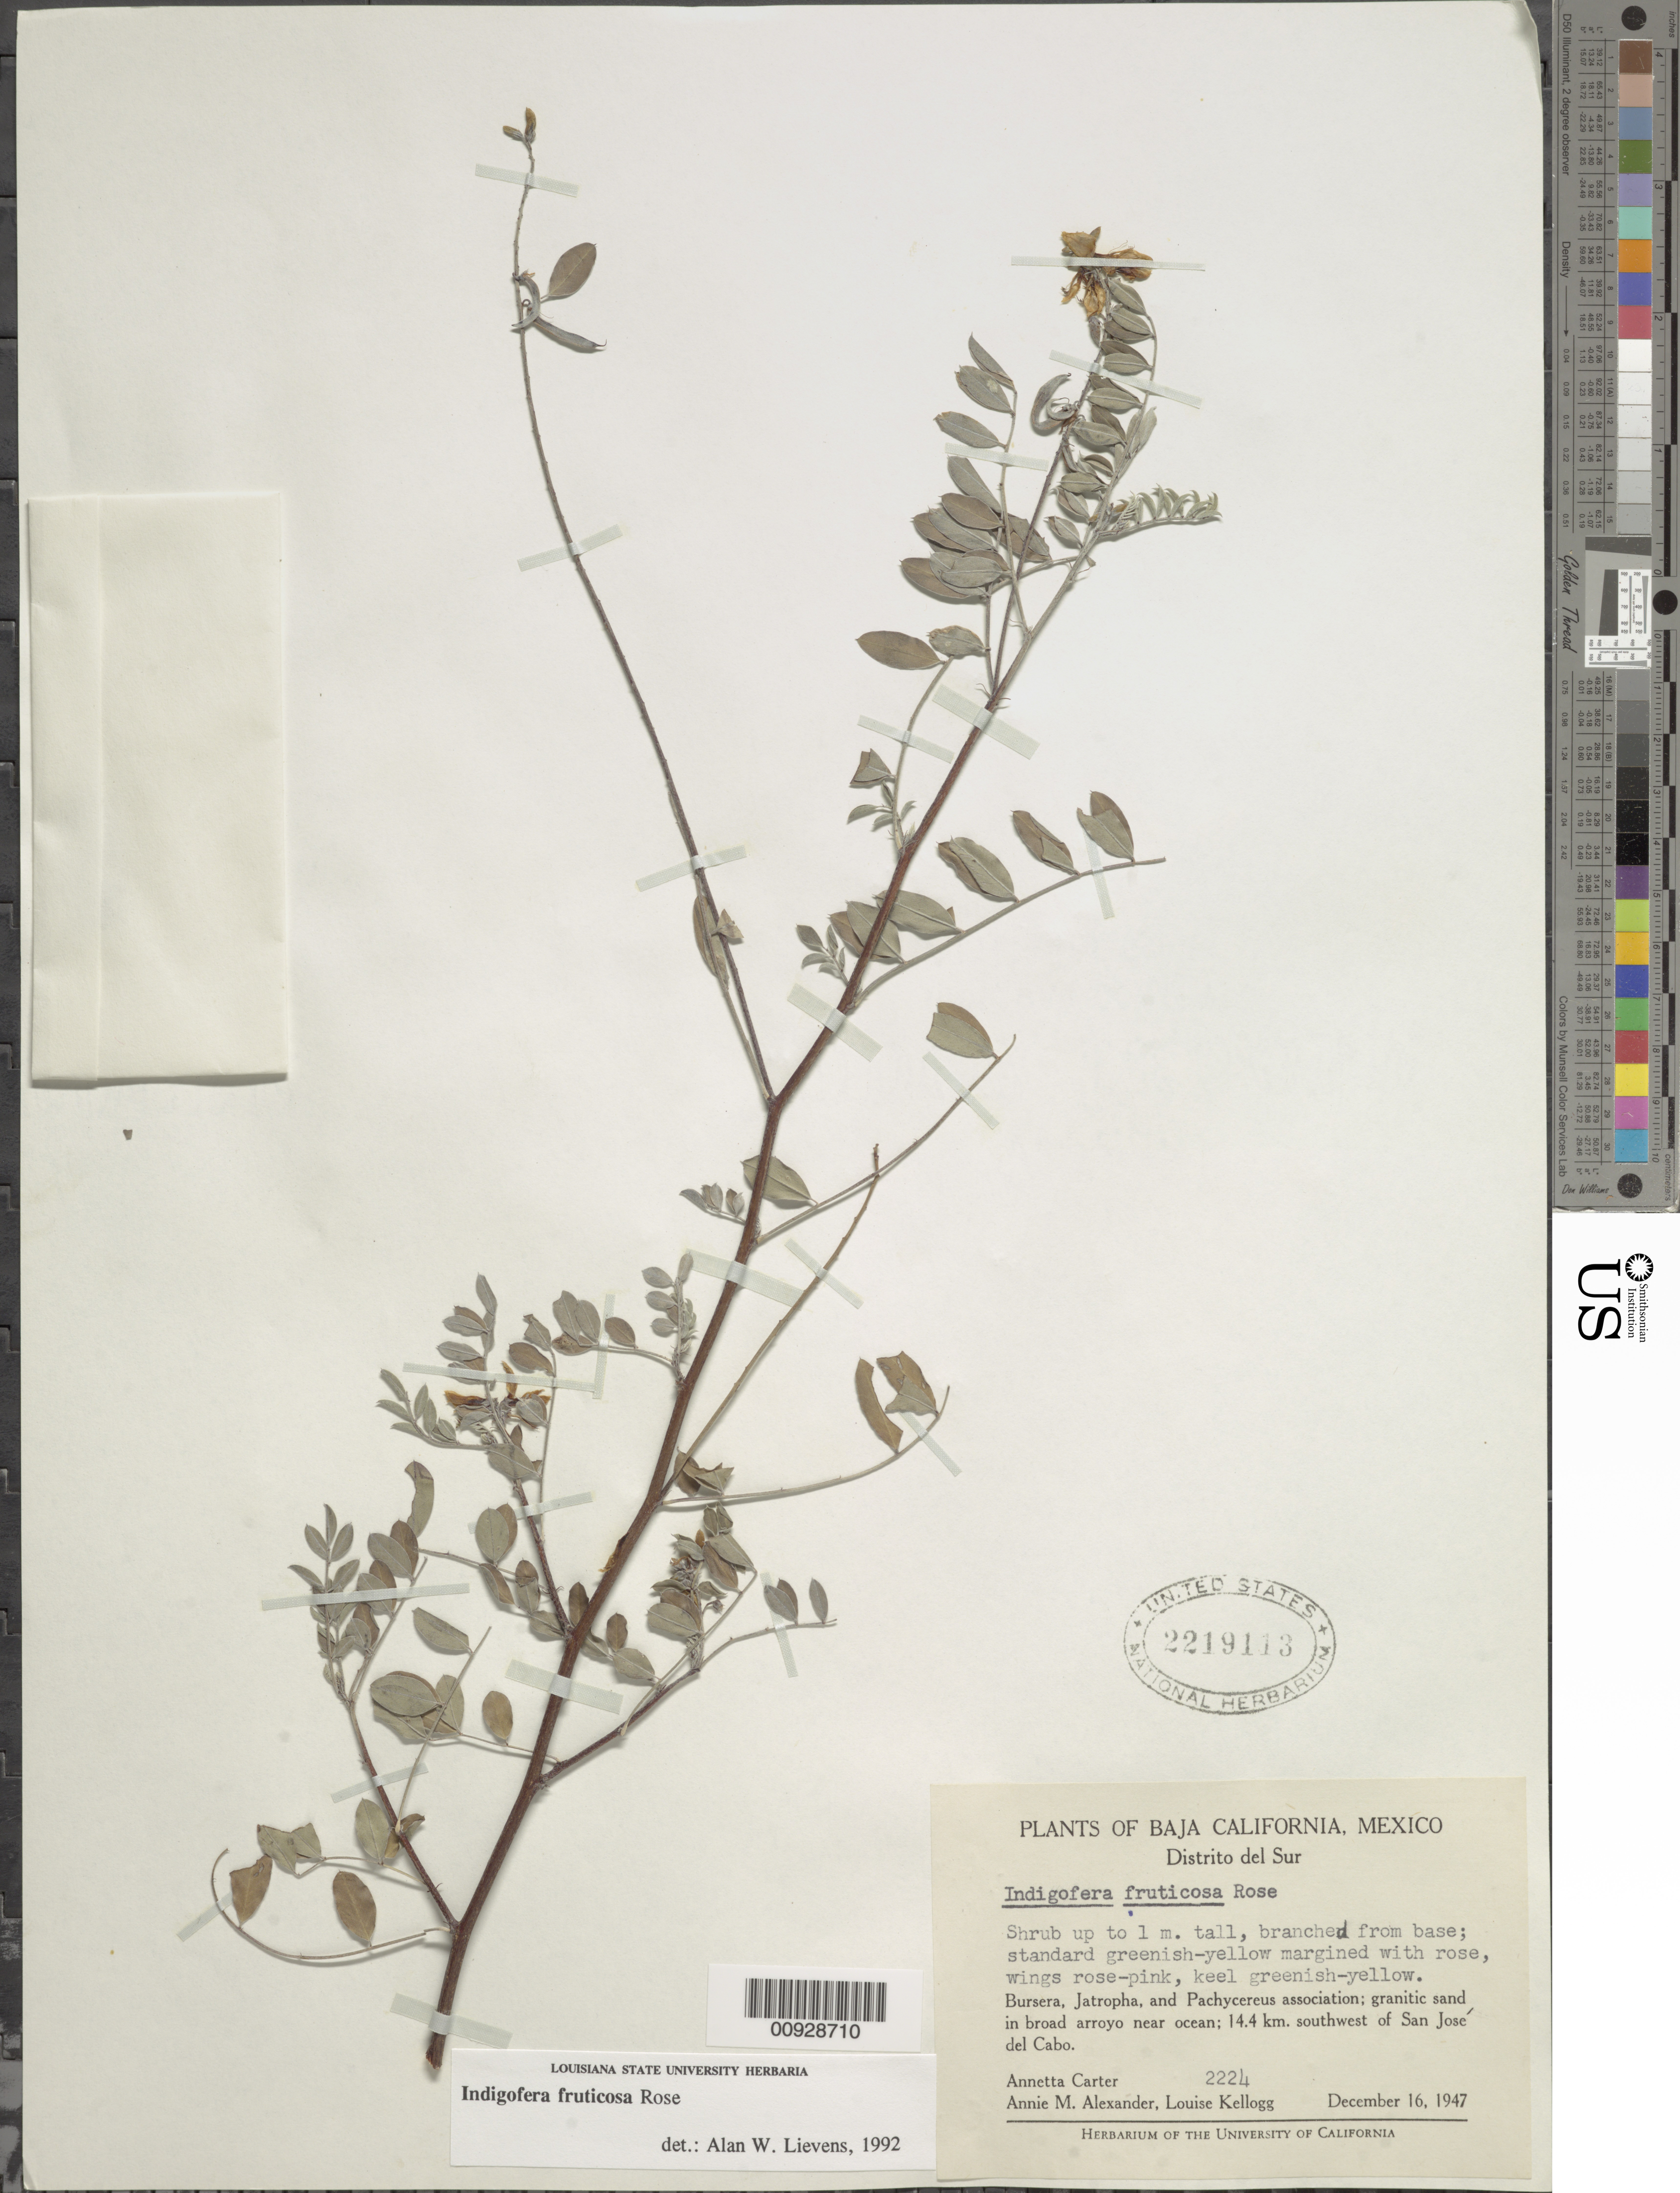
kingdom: Plantae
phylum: Tracheophyta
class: Magnoliopsida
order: Fabales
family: Fabaceae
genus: Indigofera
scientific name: Indigofera fruticosa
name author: Rose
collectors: A. Carter, A. M. Alexander & L. Kellogg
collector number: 2224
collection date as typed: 16 Dec 1947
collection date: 1947-12-16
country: Mexico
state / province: Baja California Sur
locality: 14.4 km. southwest of San José del Cabo. Baja California Distrito del Sur.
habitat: Bursera, Jatropha, and Pachycereus association; granitic sand in broad arroyo near ocean.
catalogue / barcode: US 2219113